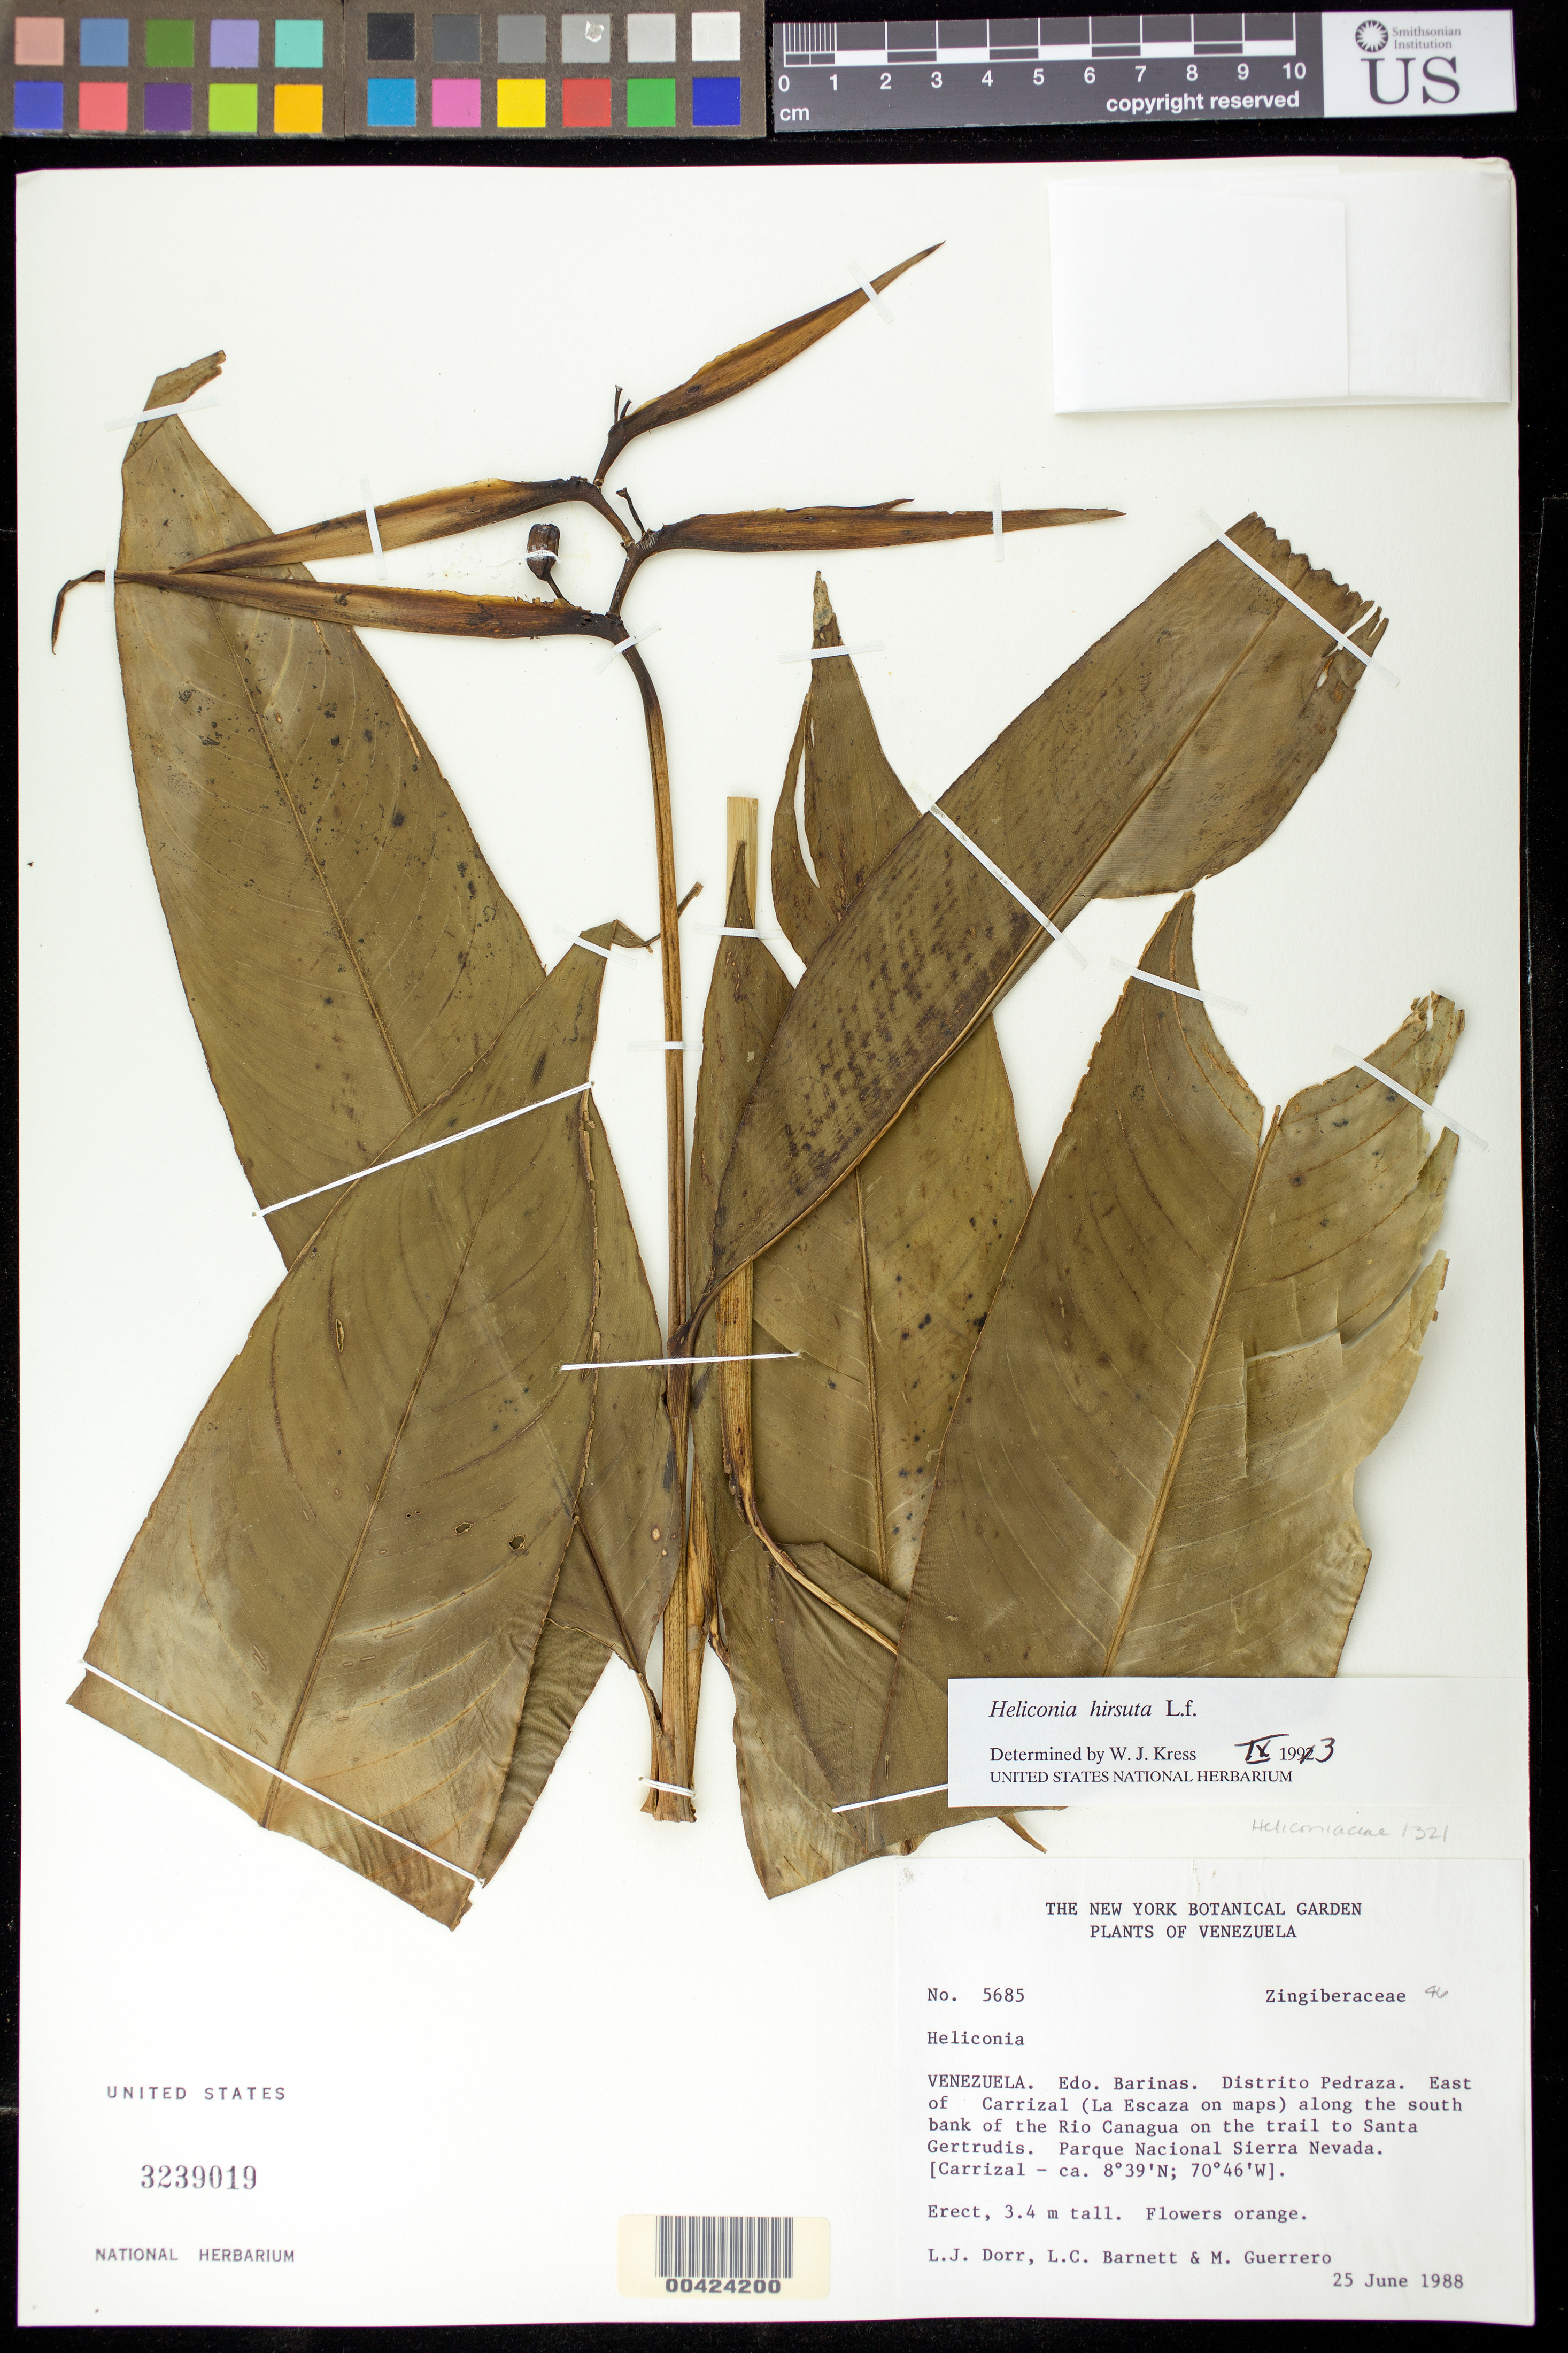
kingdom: Plantae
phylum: Tracheophyta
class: Liliopsida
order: Zingiberales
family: Heliconiaceae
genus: Heliconia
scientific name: Heliconia hirsuta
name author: L. f.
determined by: Kress, W. J., (US), Smithsonian Institution - National Museum of Natural History (UNITED STATES)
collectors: L. J. Dorr, L. C. Barnett & M. Guerrero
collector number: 5685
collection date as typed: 25 Jun 1988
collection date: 1988-06-25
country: Venezuela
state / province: Barinas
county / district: Pedraza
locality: E of Carrizal along S bank of Rio Canagua on the trail to Santa Gertridis, Parque Nacional Sierra Nevada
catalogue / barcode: US 3239019